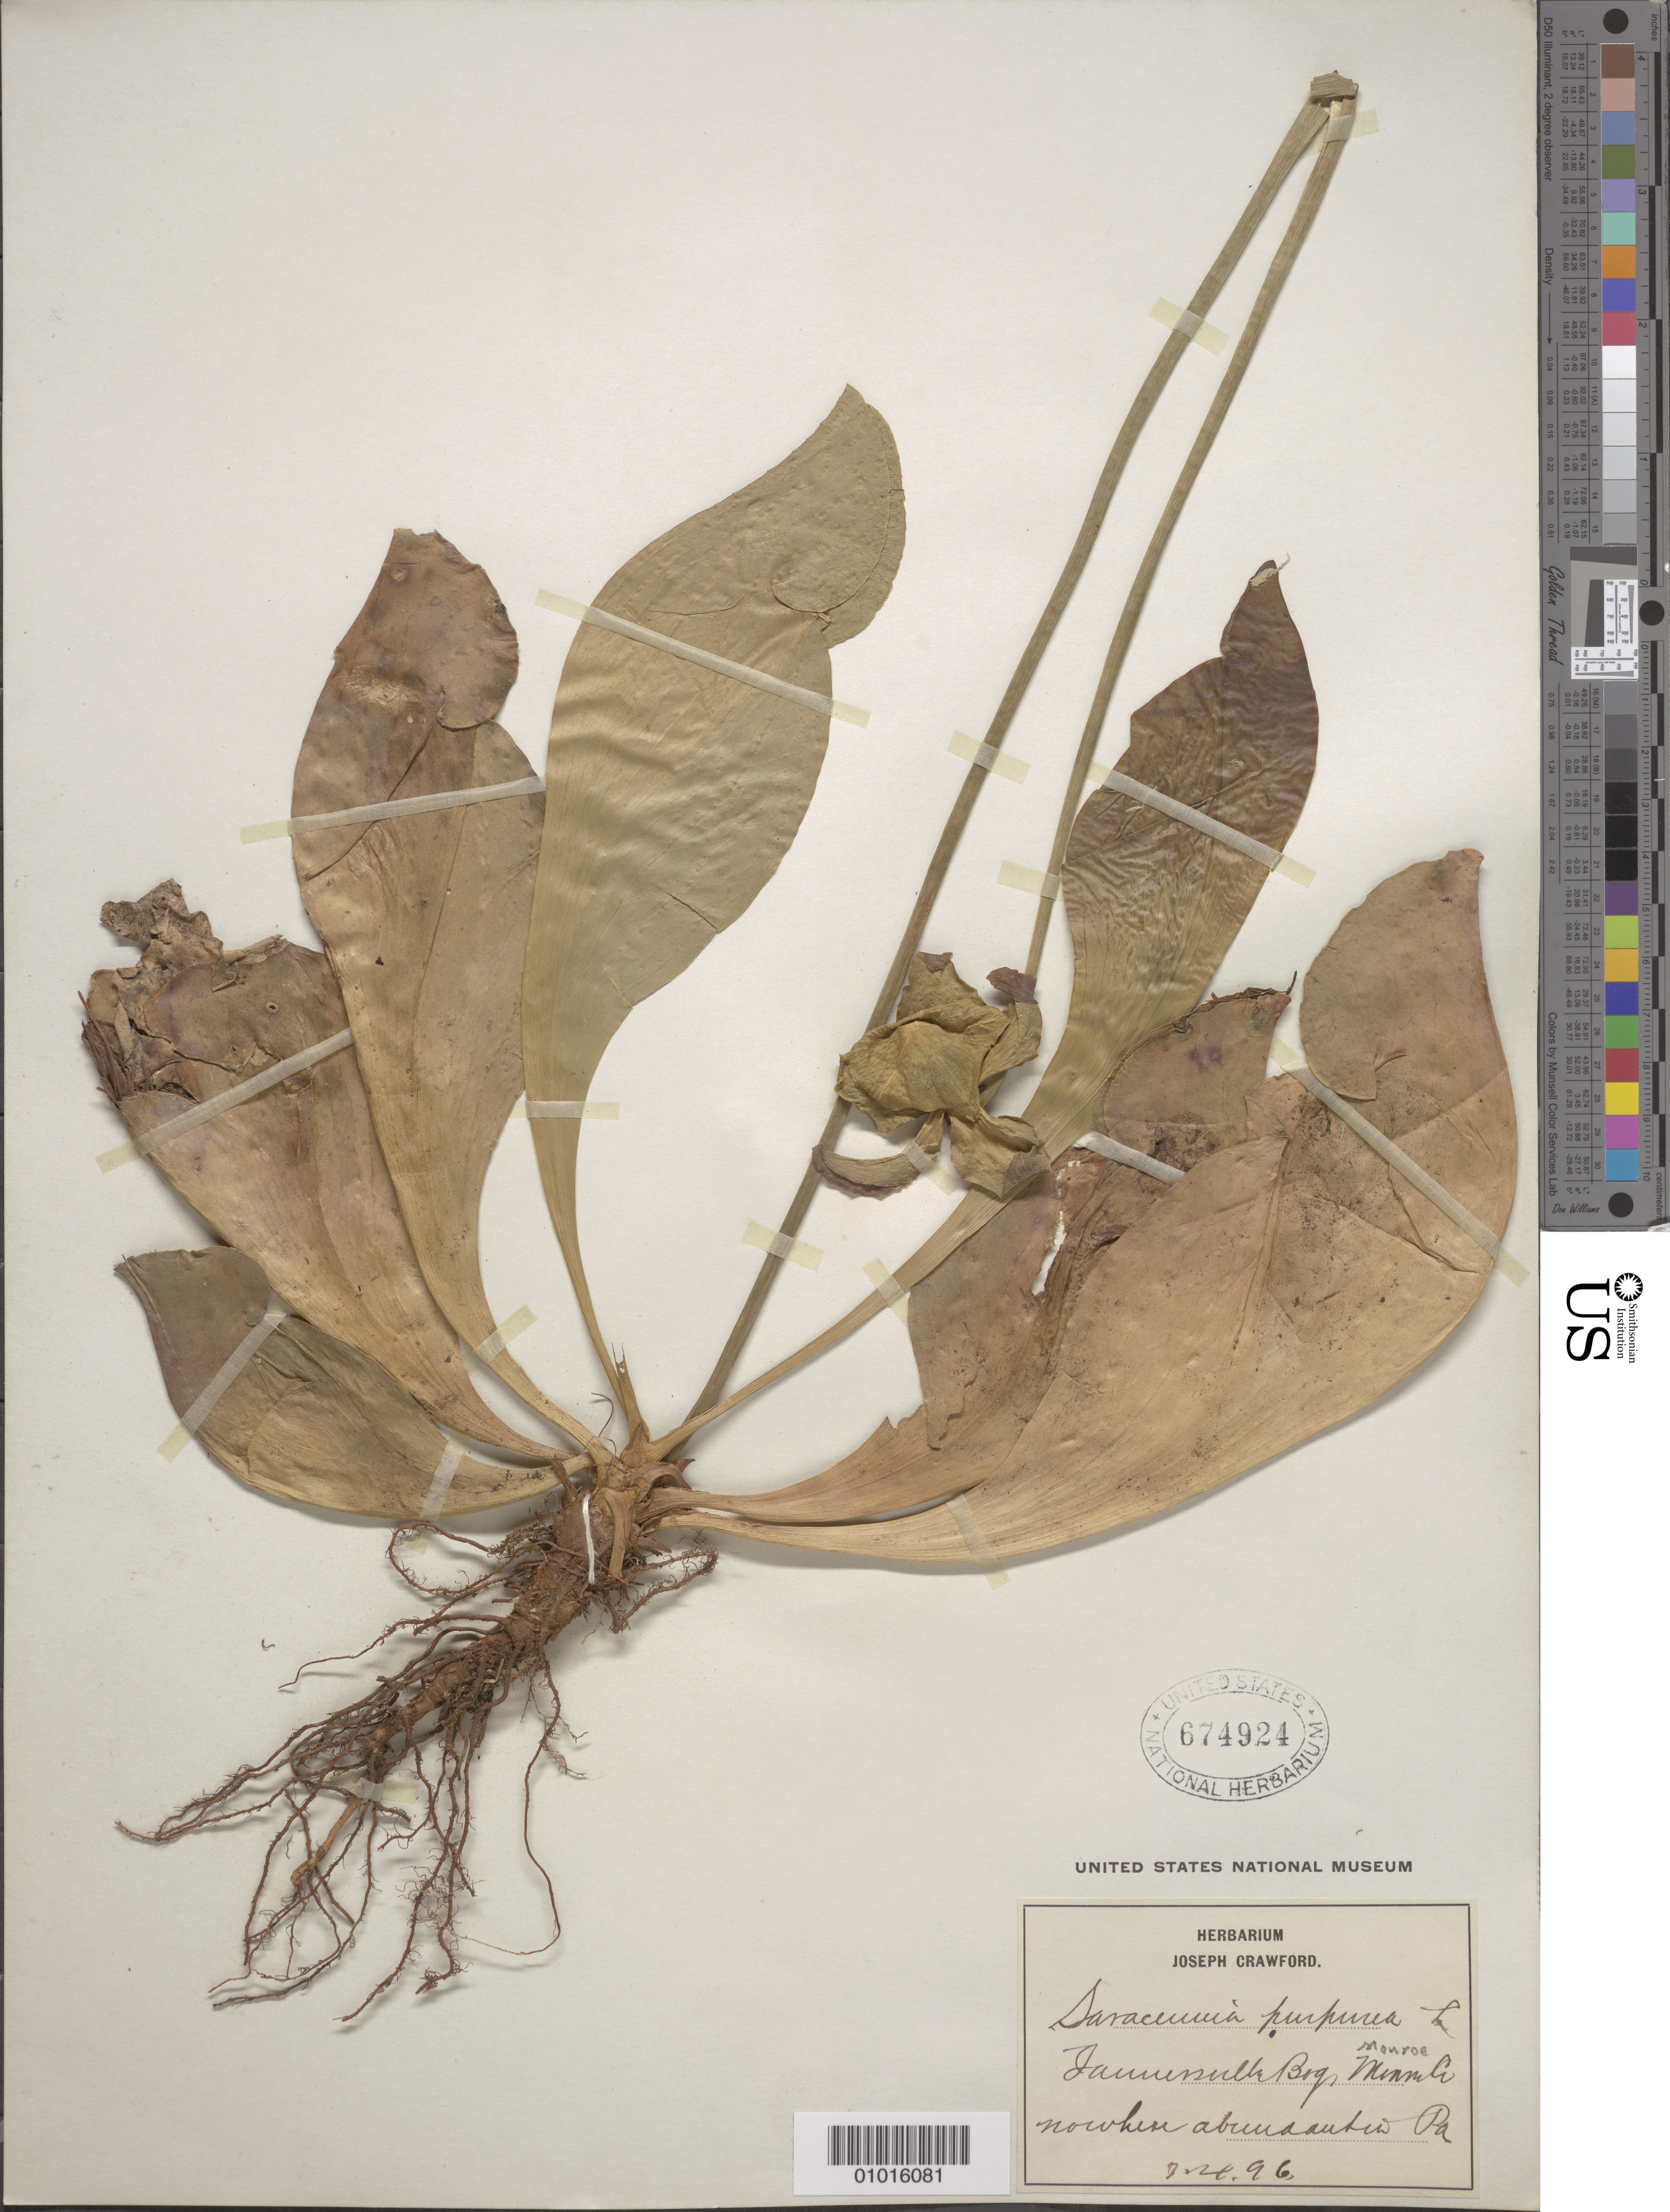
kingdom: Plantae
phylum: Tracheophyta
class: Magnoliopsida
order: Ericales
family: Sarraceniaceae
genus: Sarracenia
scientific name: Sarracenia purpurea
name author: L.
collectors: J. Crawford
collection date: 1896-07-04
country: United States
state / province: Pennsylvania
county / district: Monroe County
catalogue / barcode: US 674924